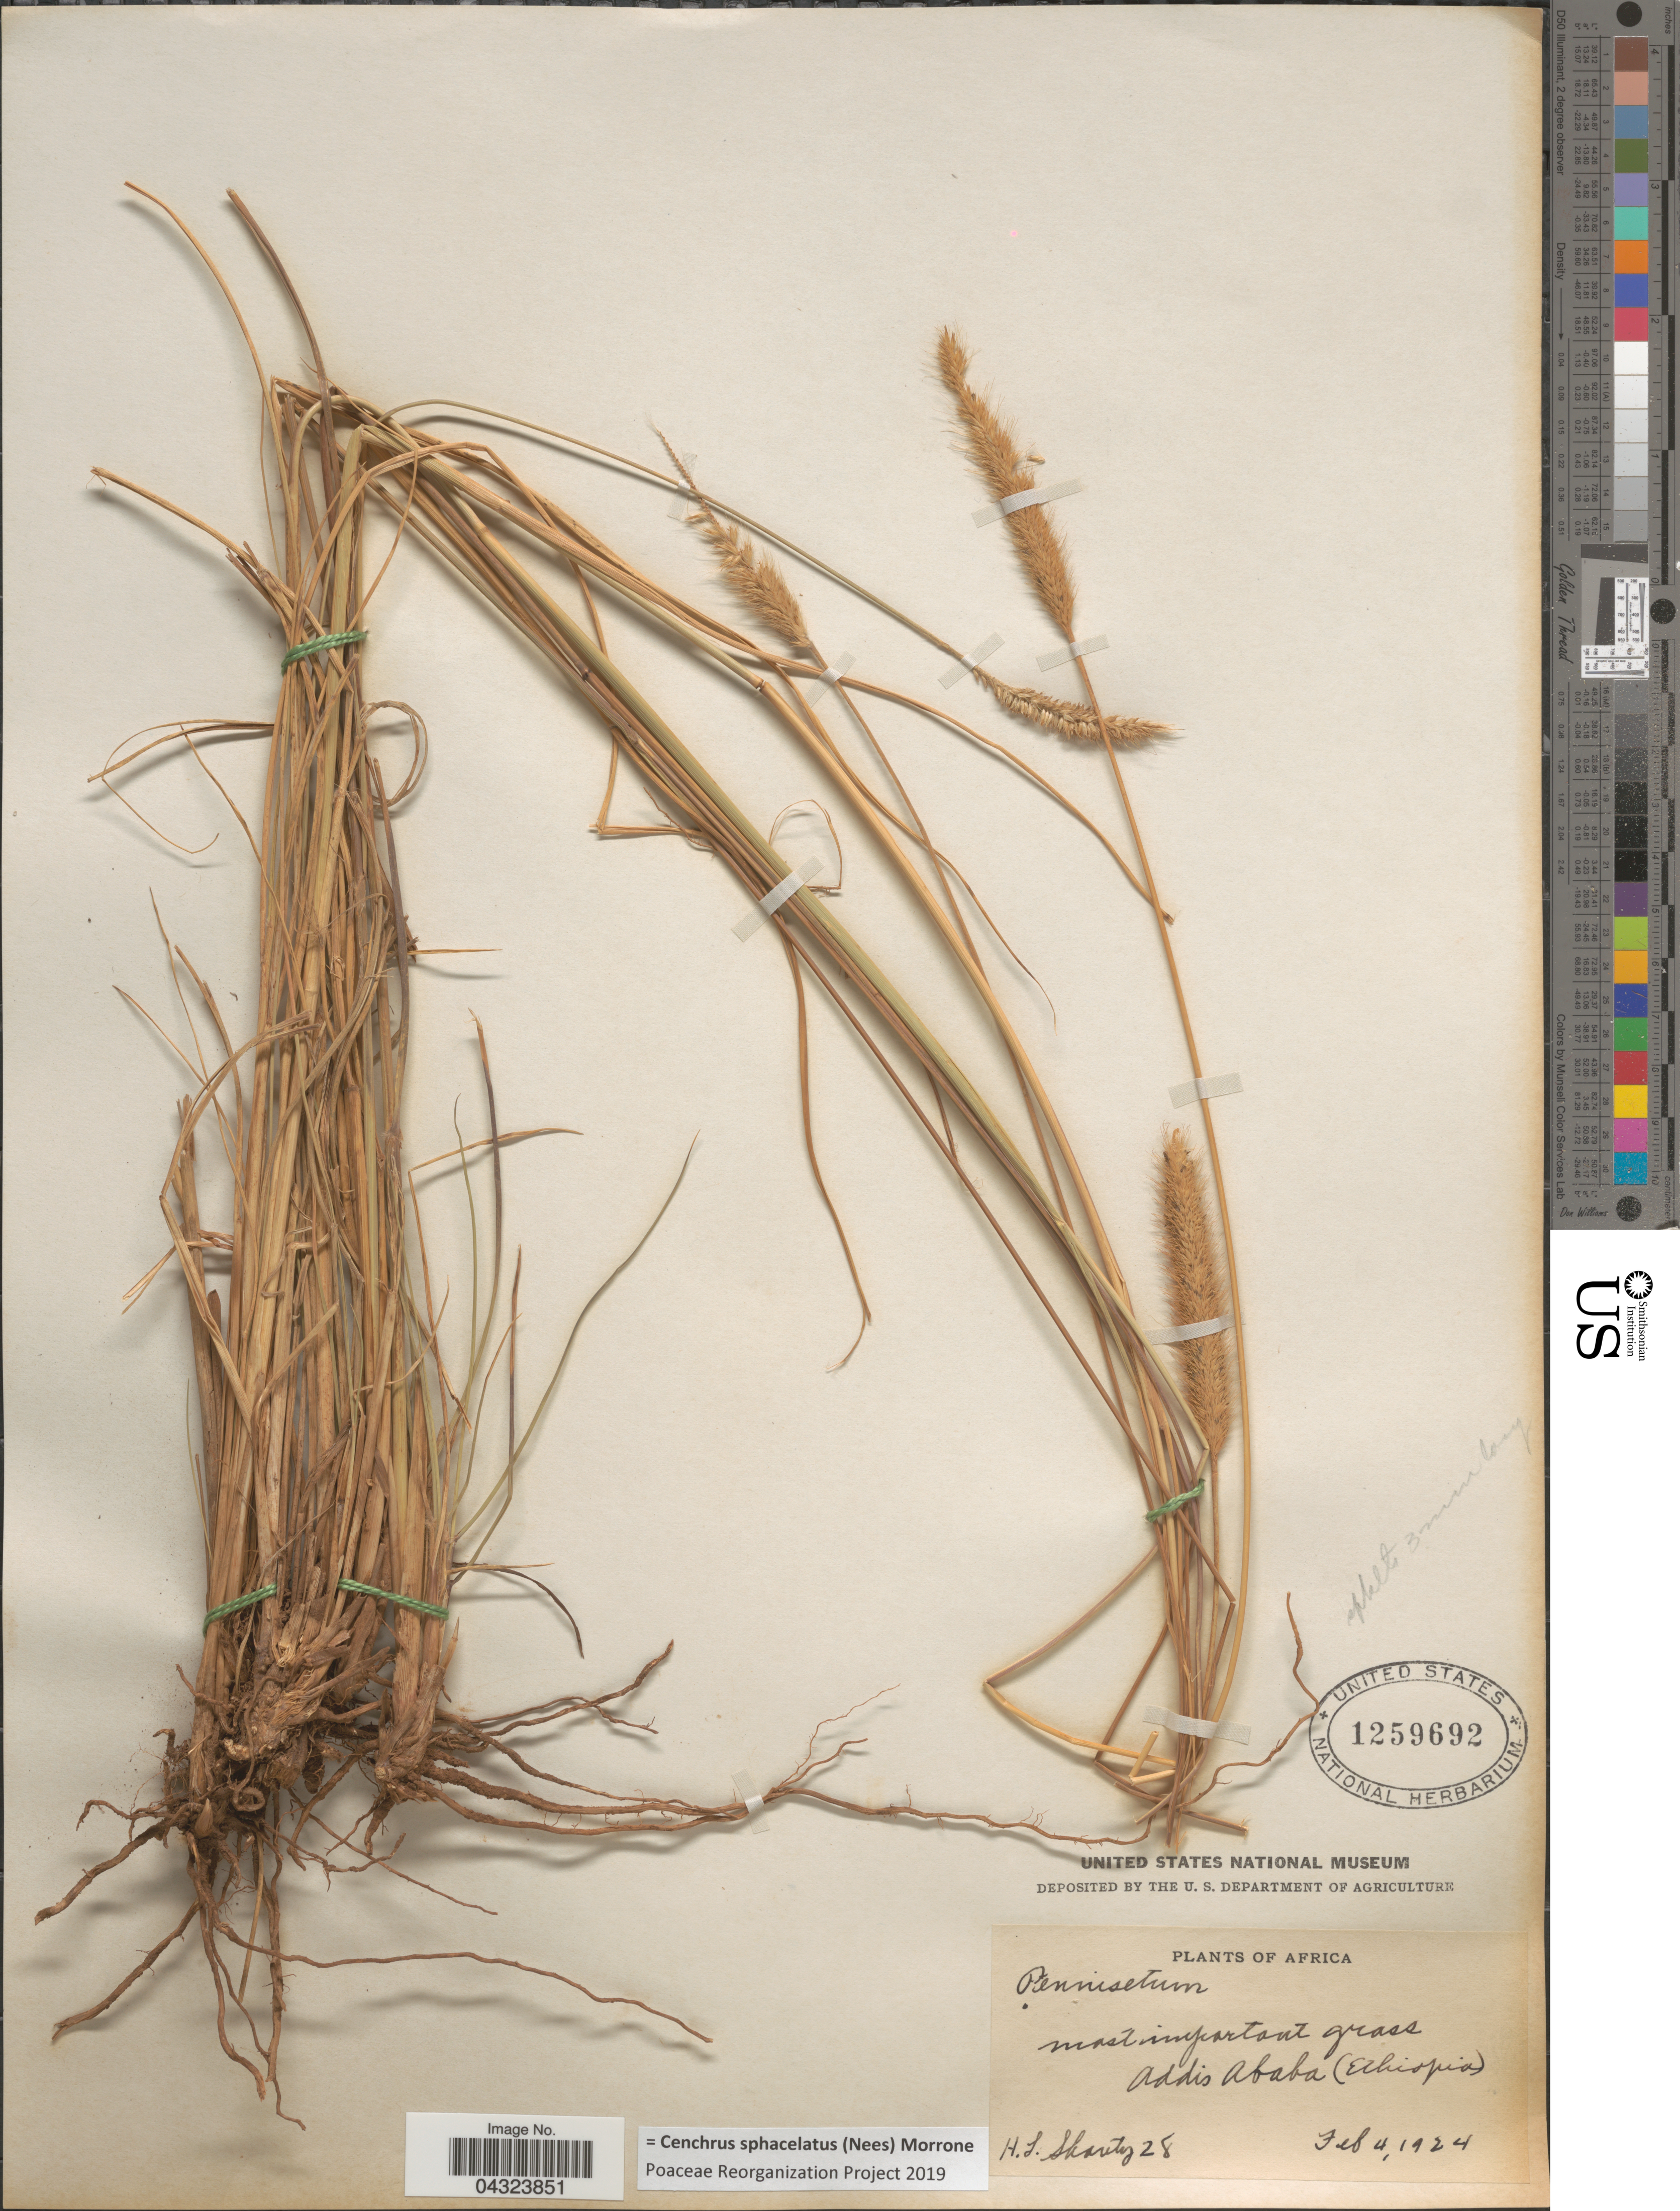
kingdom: Plantae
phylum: Tracheophyta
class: Liliopsida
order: Poales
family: Poaceae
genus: Cenchrus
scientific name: Cenchrus sphacelatus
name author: (Nees) Morrone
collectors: H. Shantz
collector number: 28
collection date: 1924-02-04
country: Ethiopia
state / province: Addis Ababa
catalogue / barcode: US 1259692